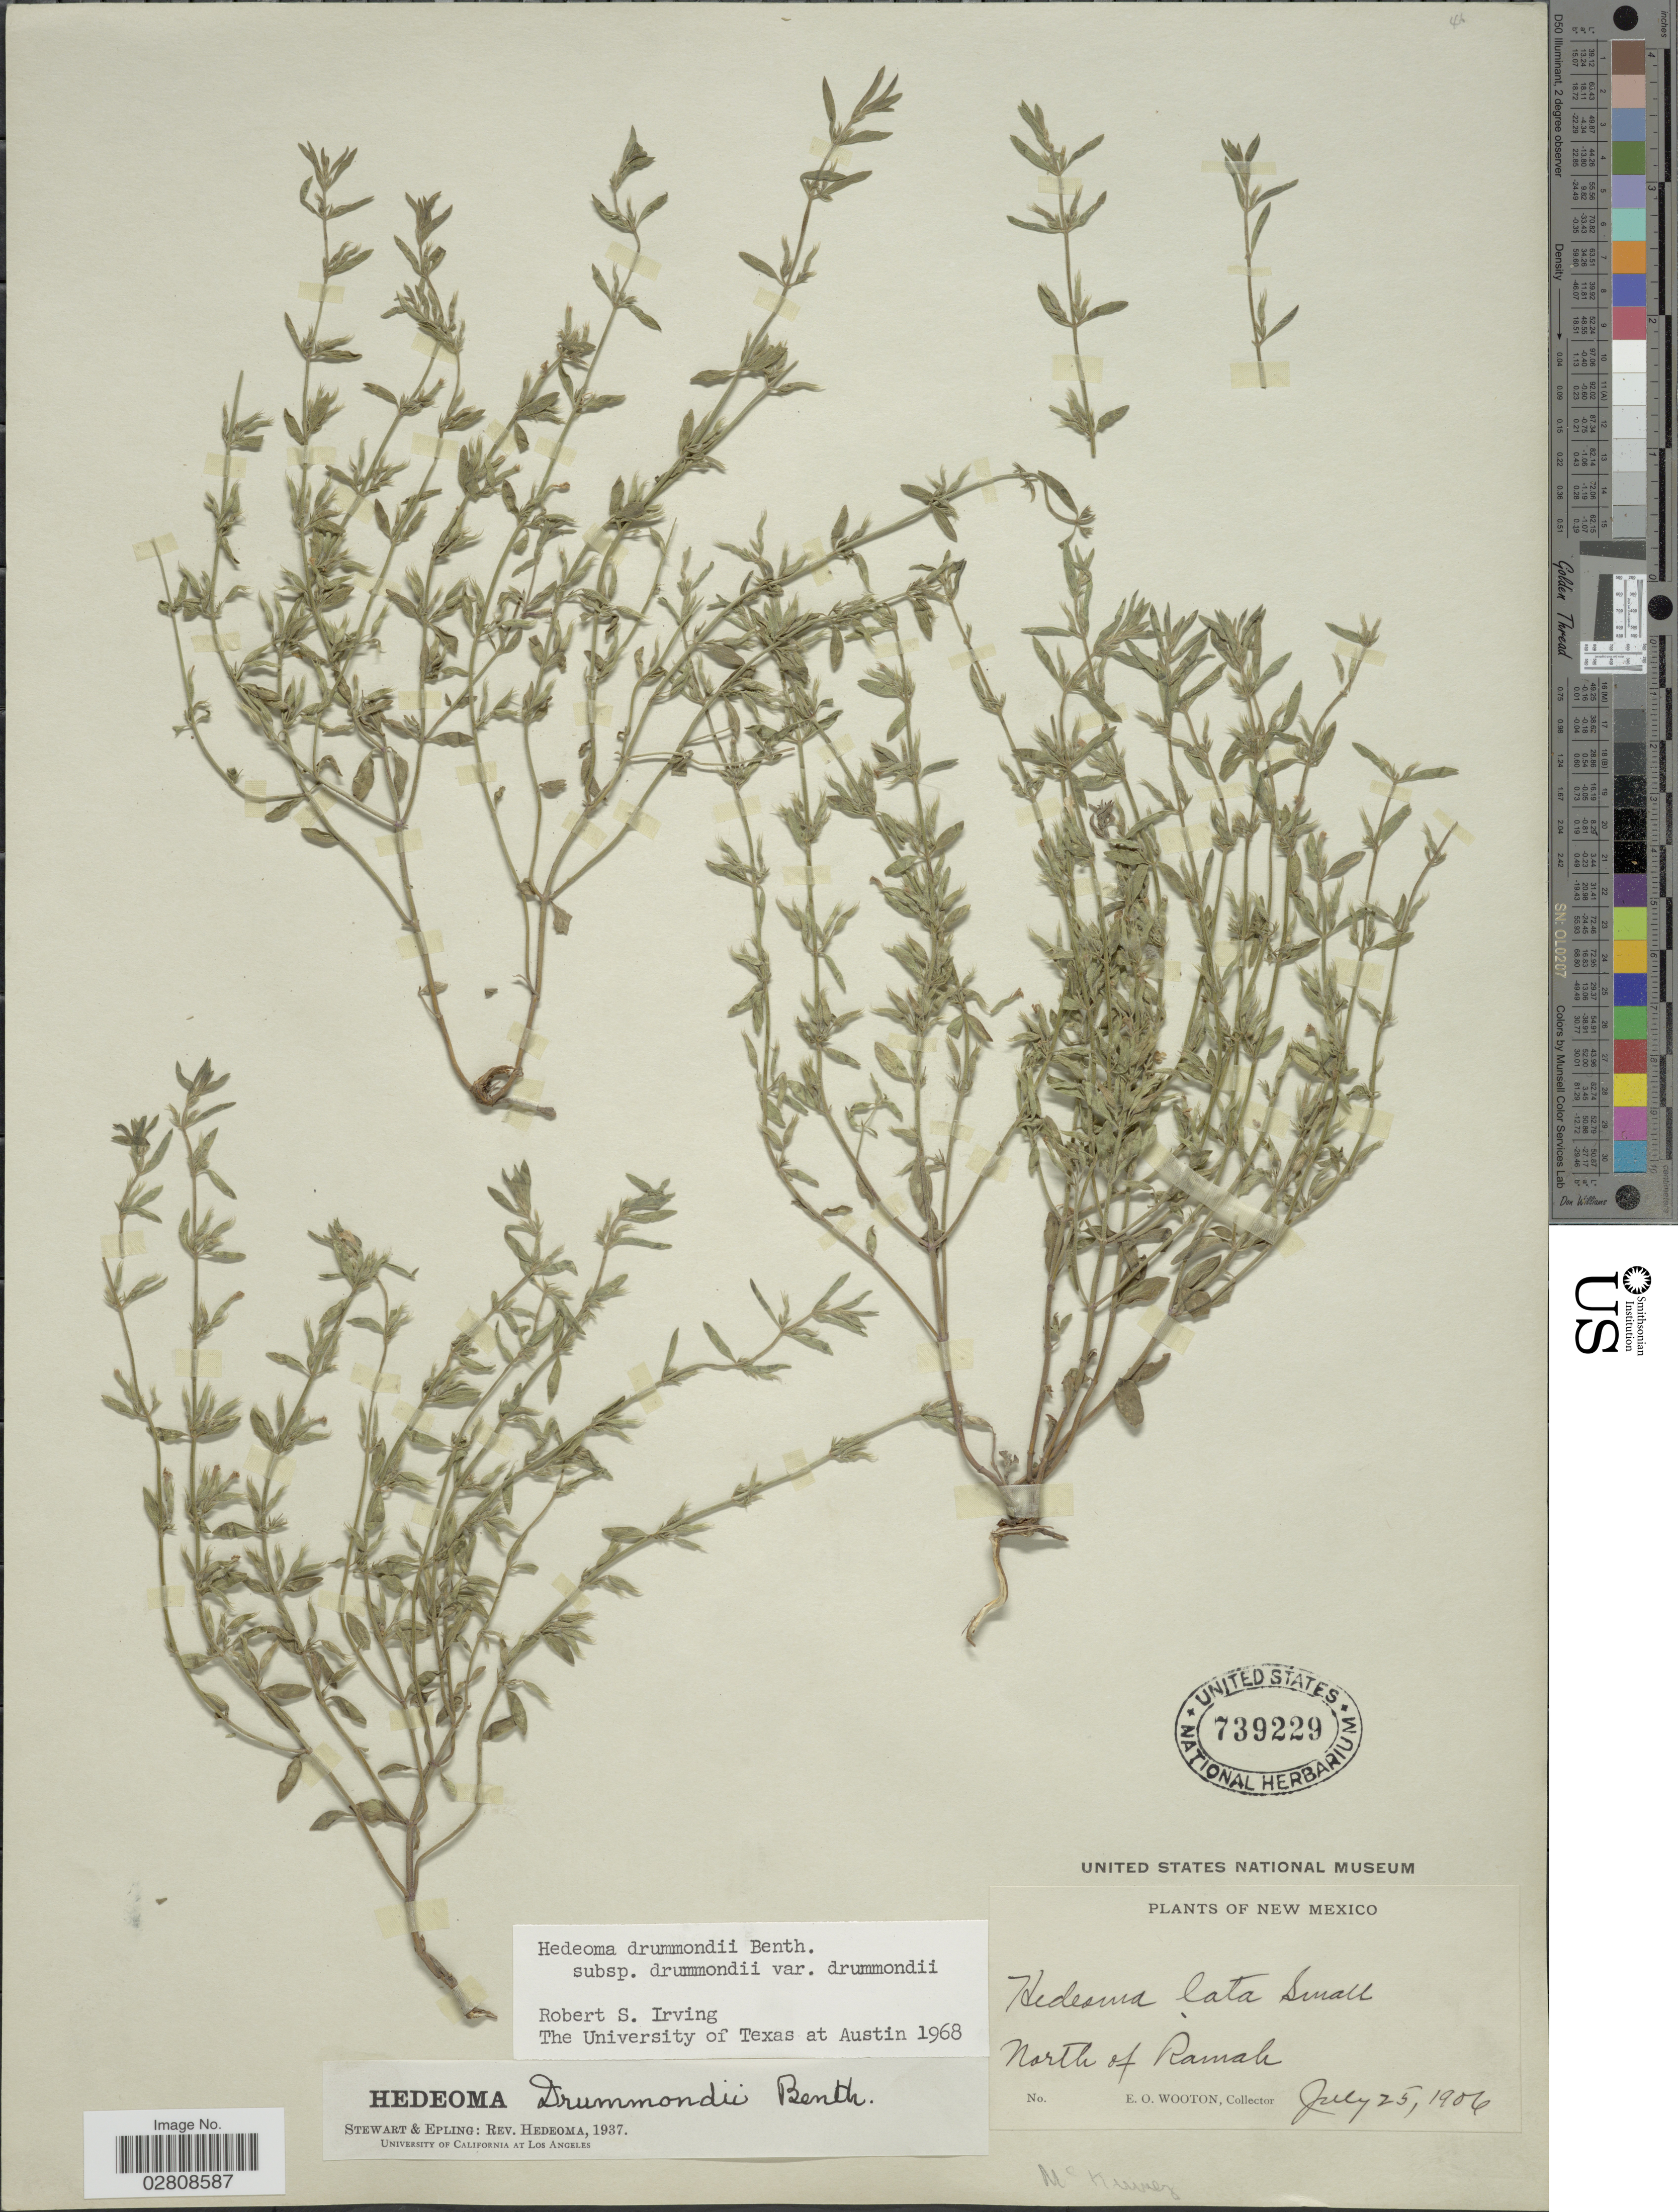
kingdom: Plantae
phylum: Tracheophyta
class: Magnoliopsida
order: Lamiales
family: Lamiaceae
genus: Hedeoma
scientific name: Hedeoma drummondii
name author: Benth.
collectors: E. O. Wooton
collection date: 1906-07-25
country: United States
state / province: New Mexico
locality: North of Ramah.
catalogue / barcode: US 739229